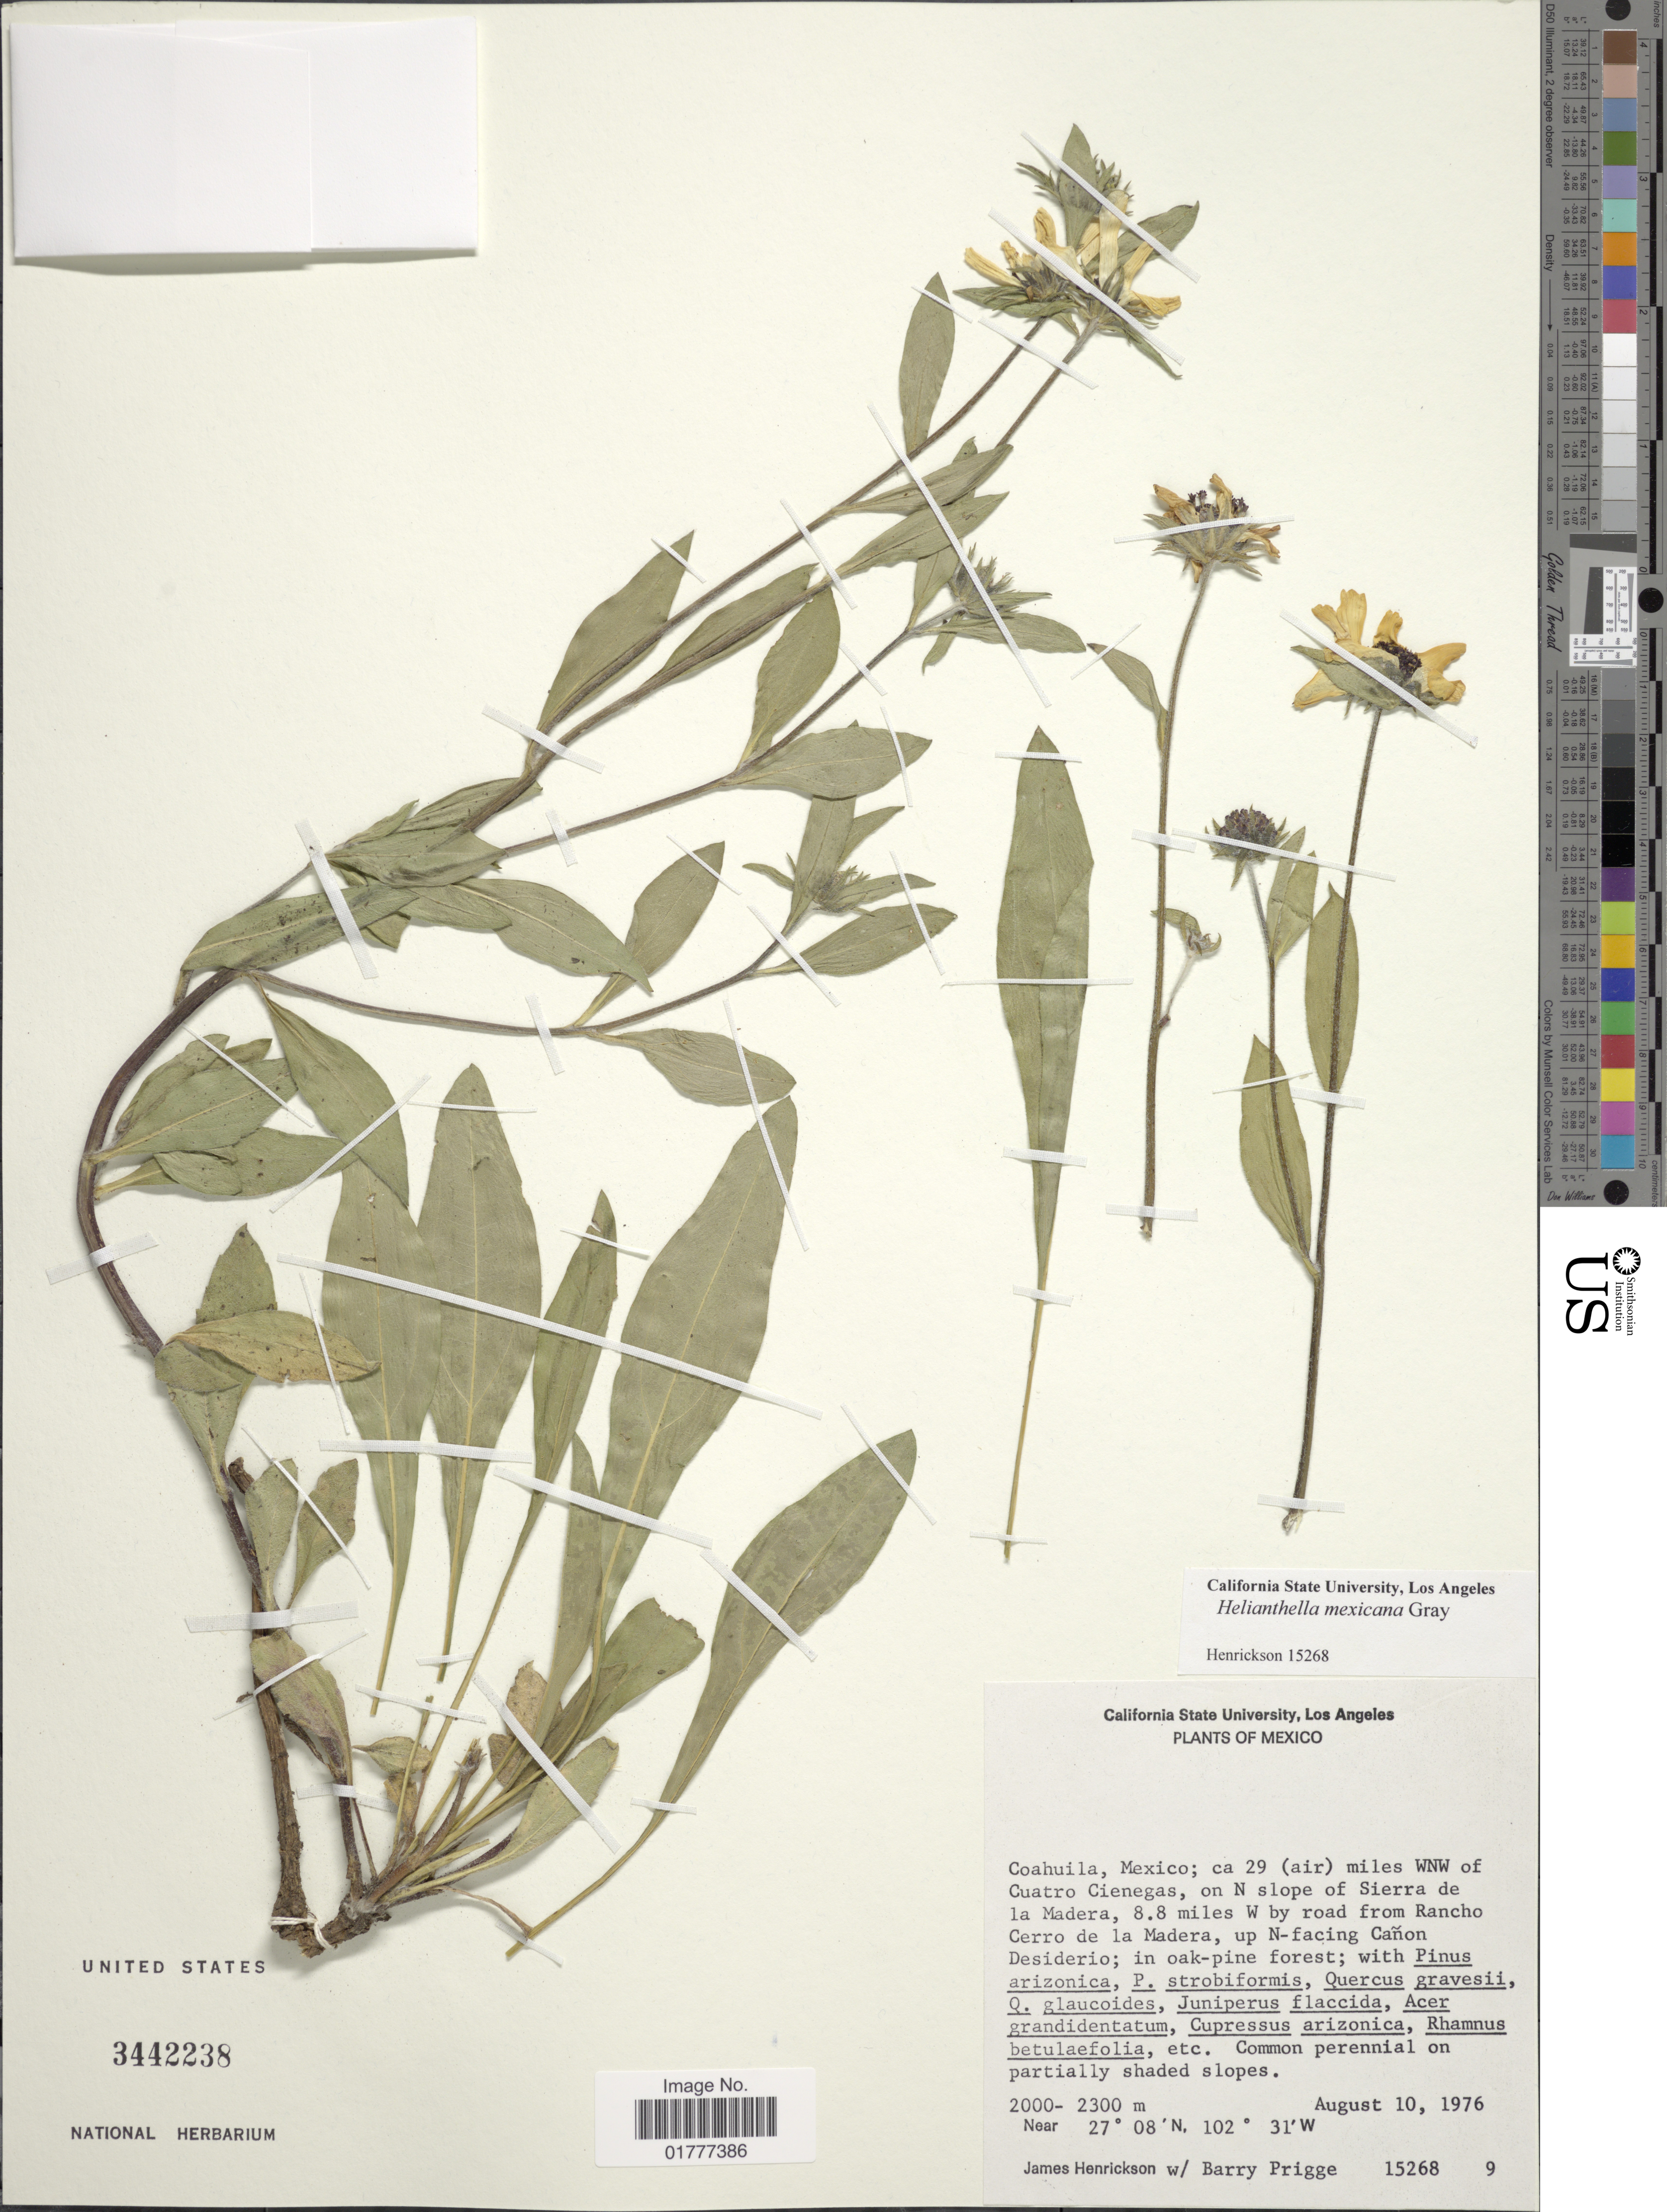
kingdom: Plantae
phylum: Tracheophyta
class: Magnoliopsida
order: Asterales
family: Asteraceae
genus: Helianthella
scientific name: Helianthella mexicana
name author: A. Gray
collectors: J. S. Henrickson & B. Prigge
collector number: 15268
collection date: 1976-08-10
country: Mexico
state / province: Coahuila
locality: Ca 29 (air) miles WNW of Cuatro Cienegas, on N slope of Sierra de la Madera, 8.8 miles W by road from Rancho Cerro de la Madera, up N-facing Cañon Desiderio; in oak-pine forest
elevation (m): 2000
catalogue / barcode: US 3442238